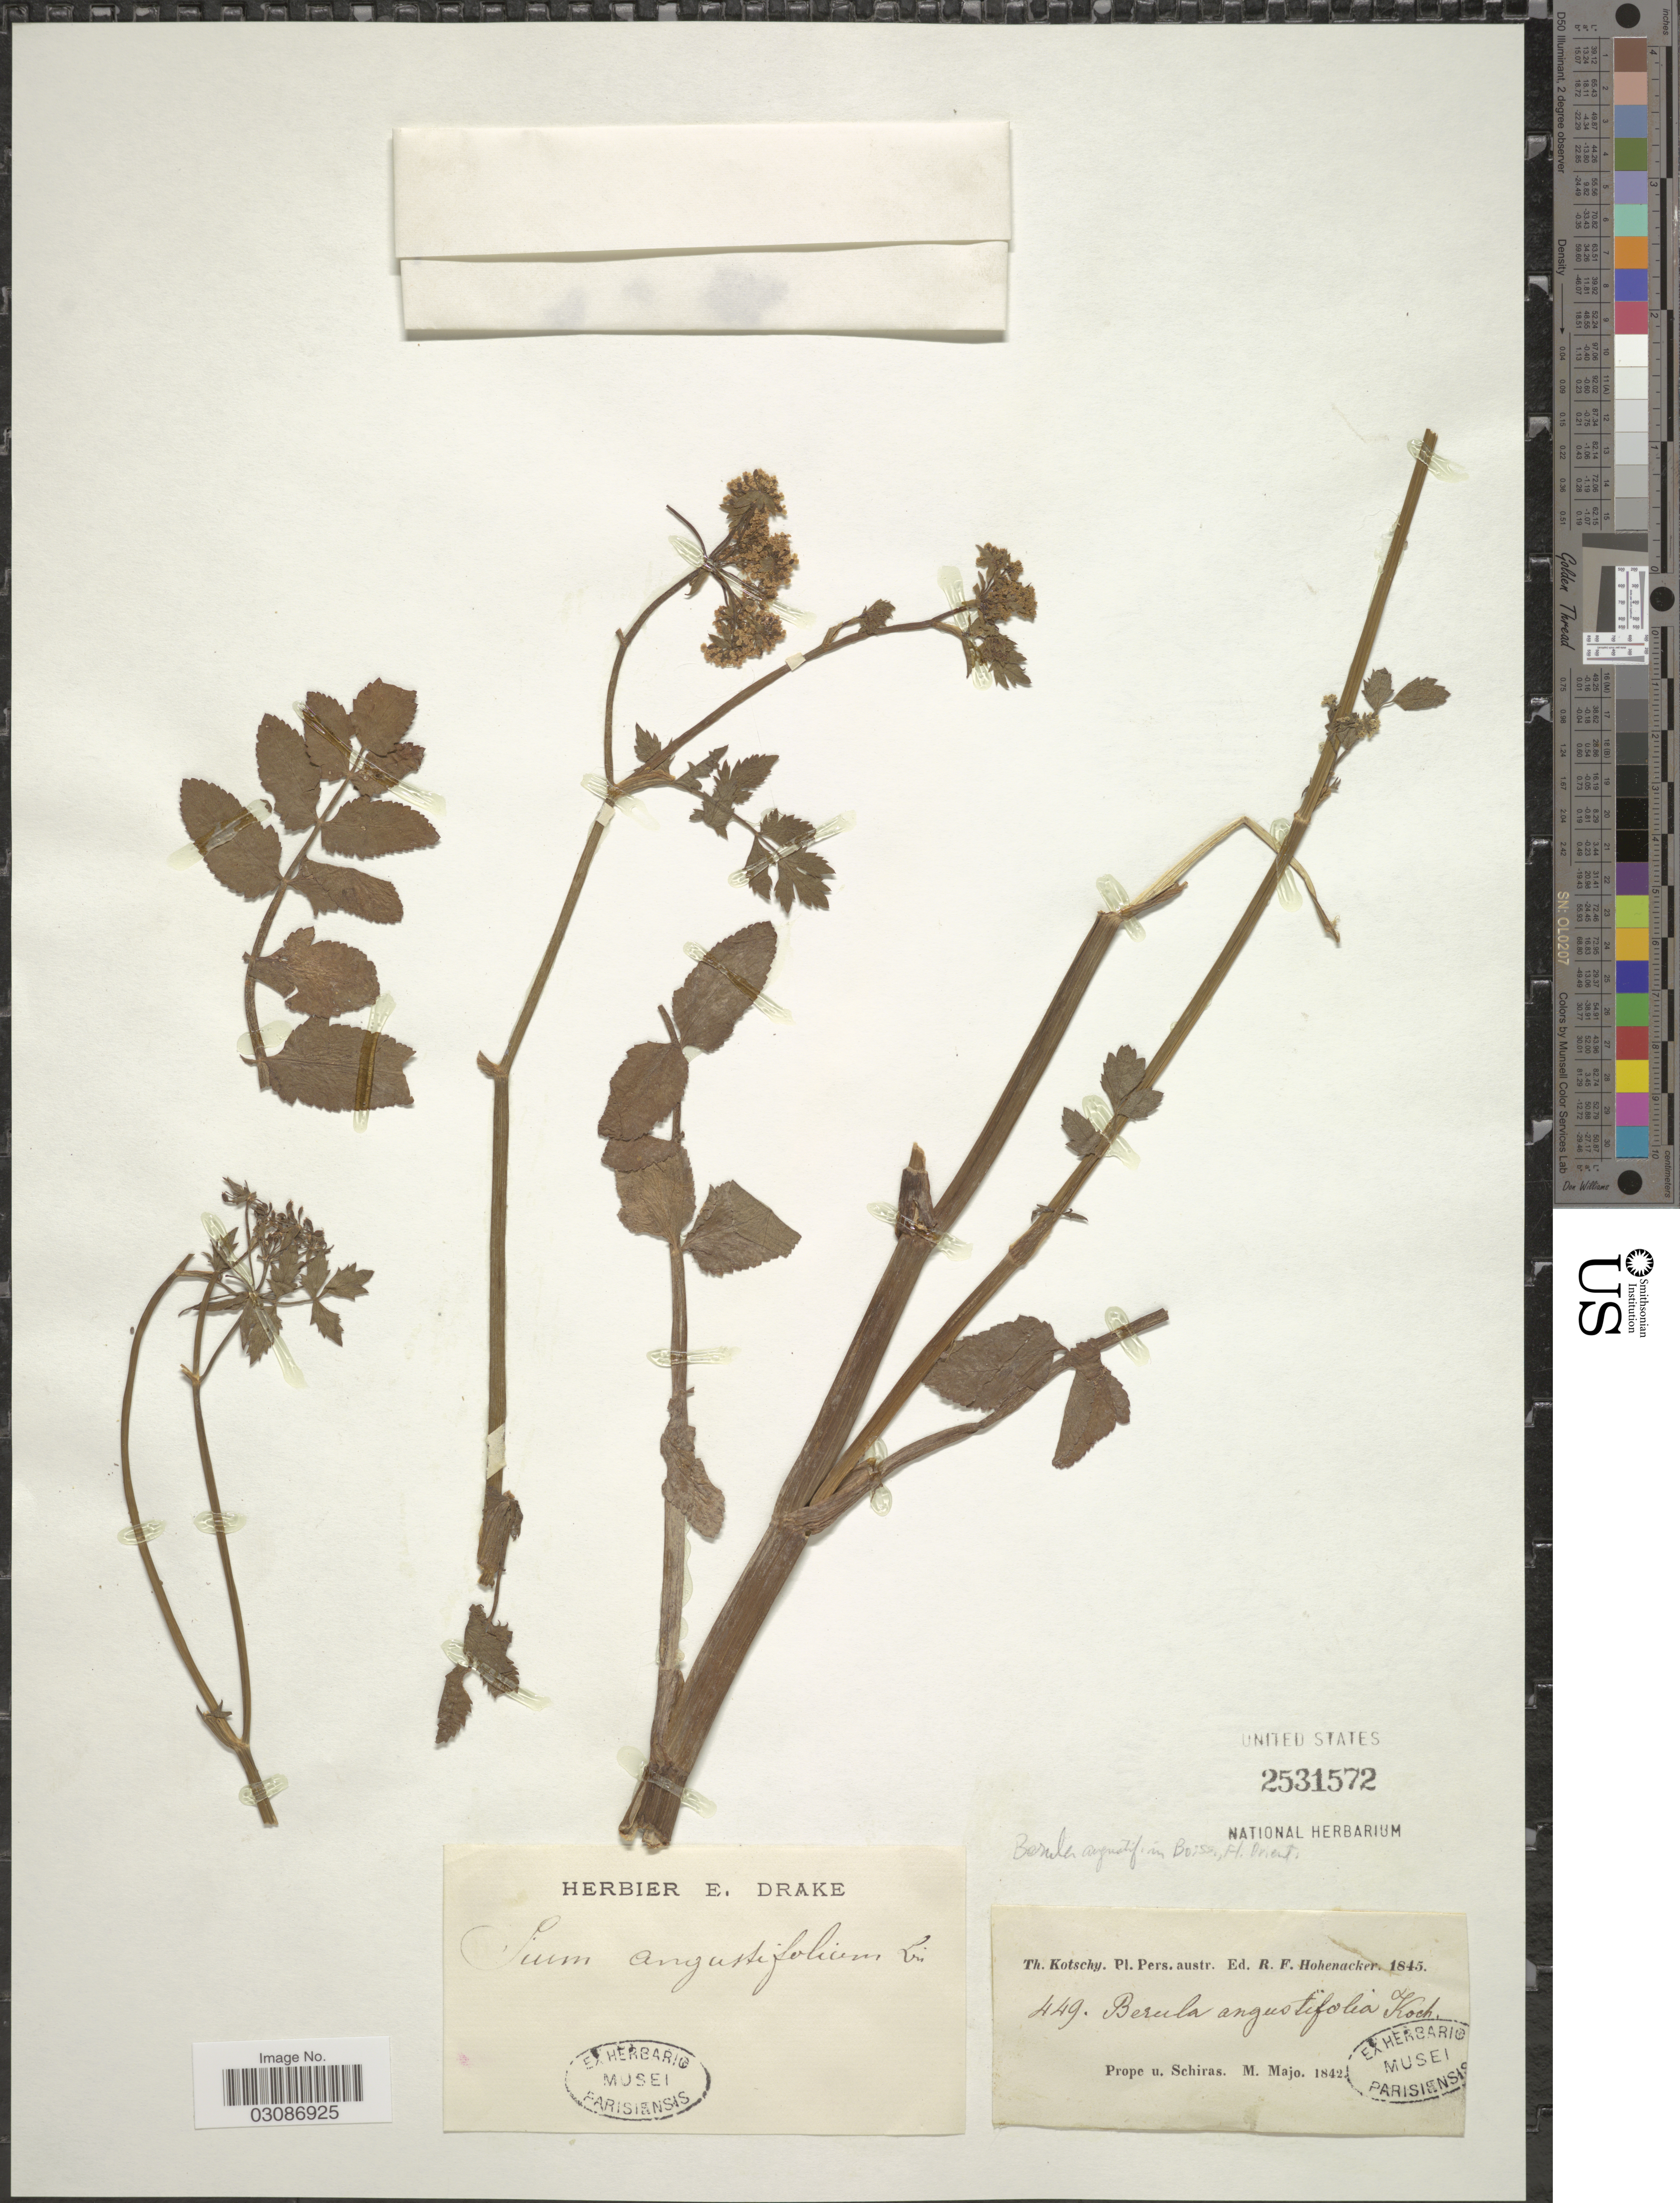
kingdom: Plantae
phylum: Tracheophyta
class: Magnoliopsida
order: Apiales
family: Apiaceae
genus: Berula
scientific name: Berula angustifolia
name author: Mert. & W.D.J. Koch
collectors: K. G. Kotschy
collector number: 449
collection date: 1842-05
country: Iran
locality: Pers. austr. Prope u. Schiras.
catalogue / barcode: US 2531572